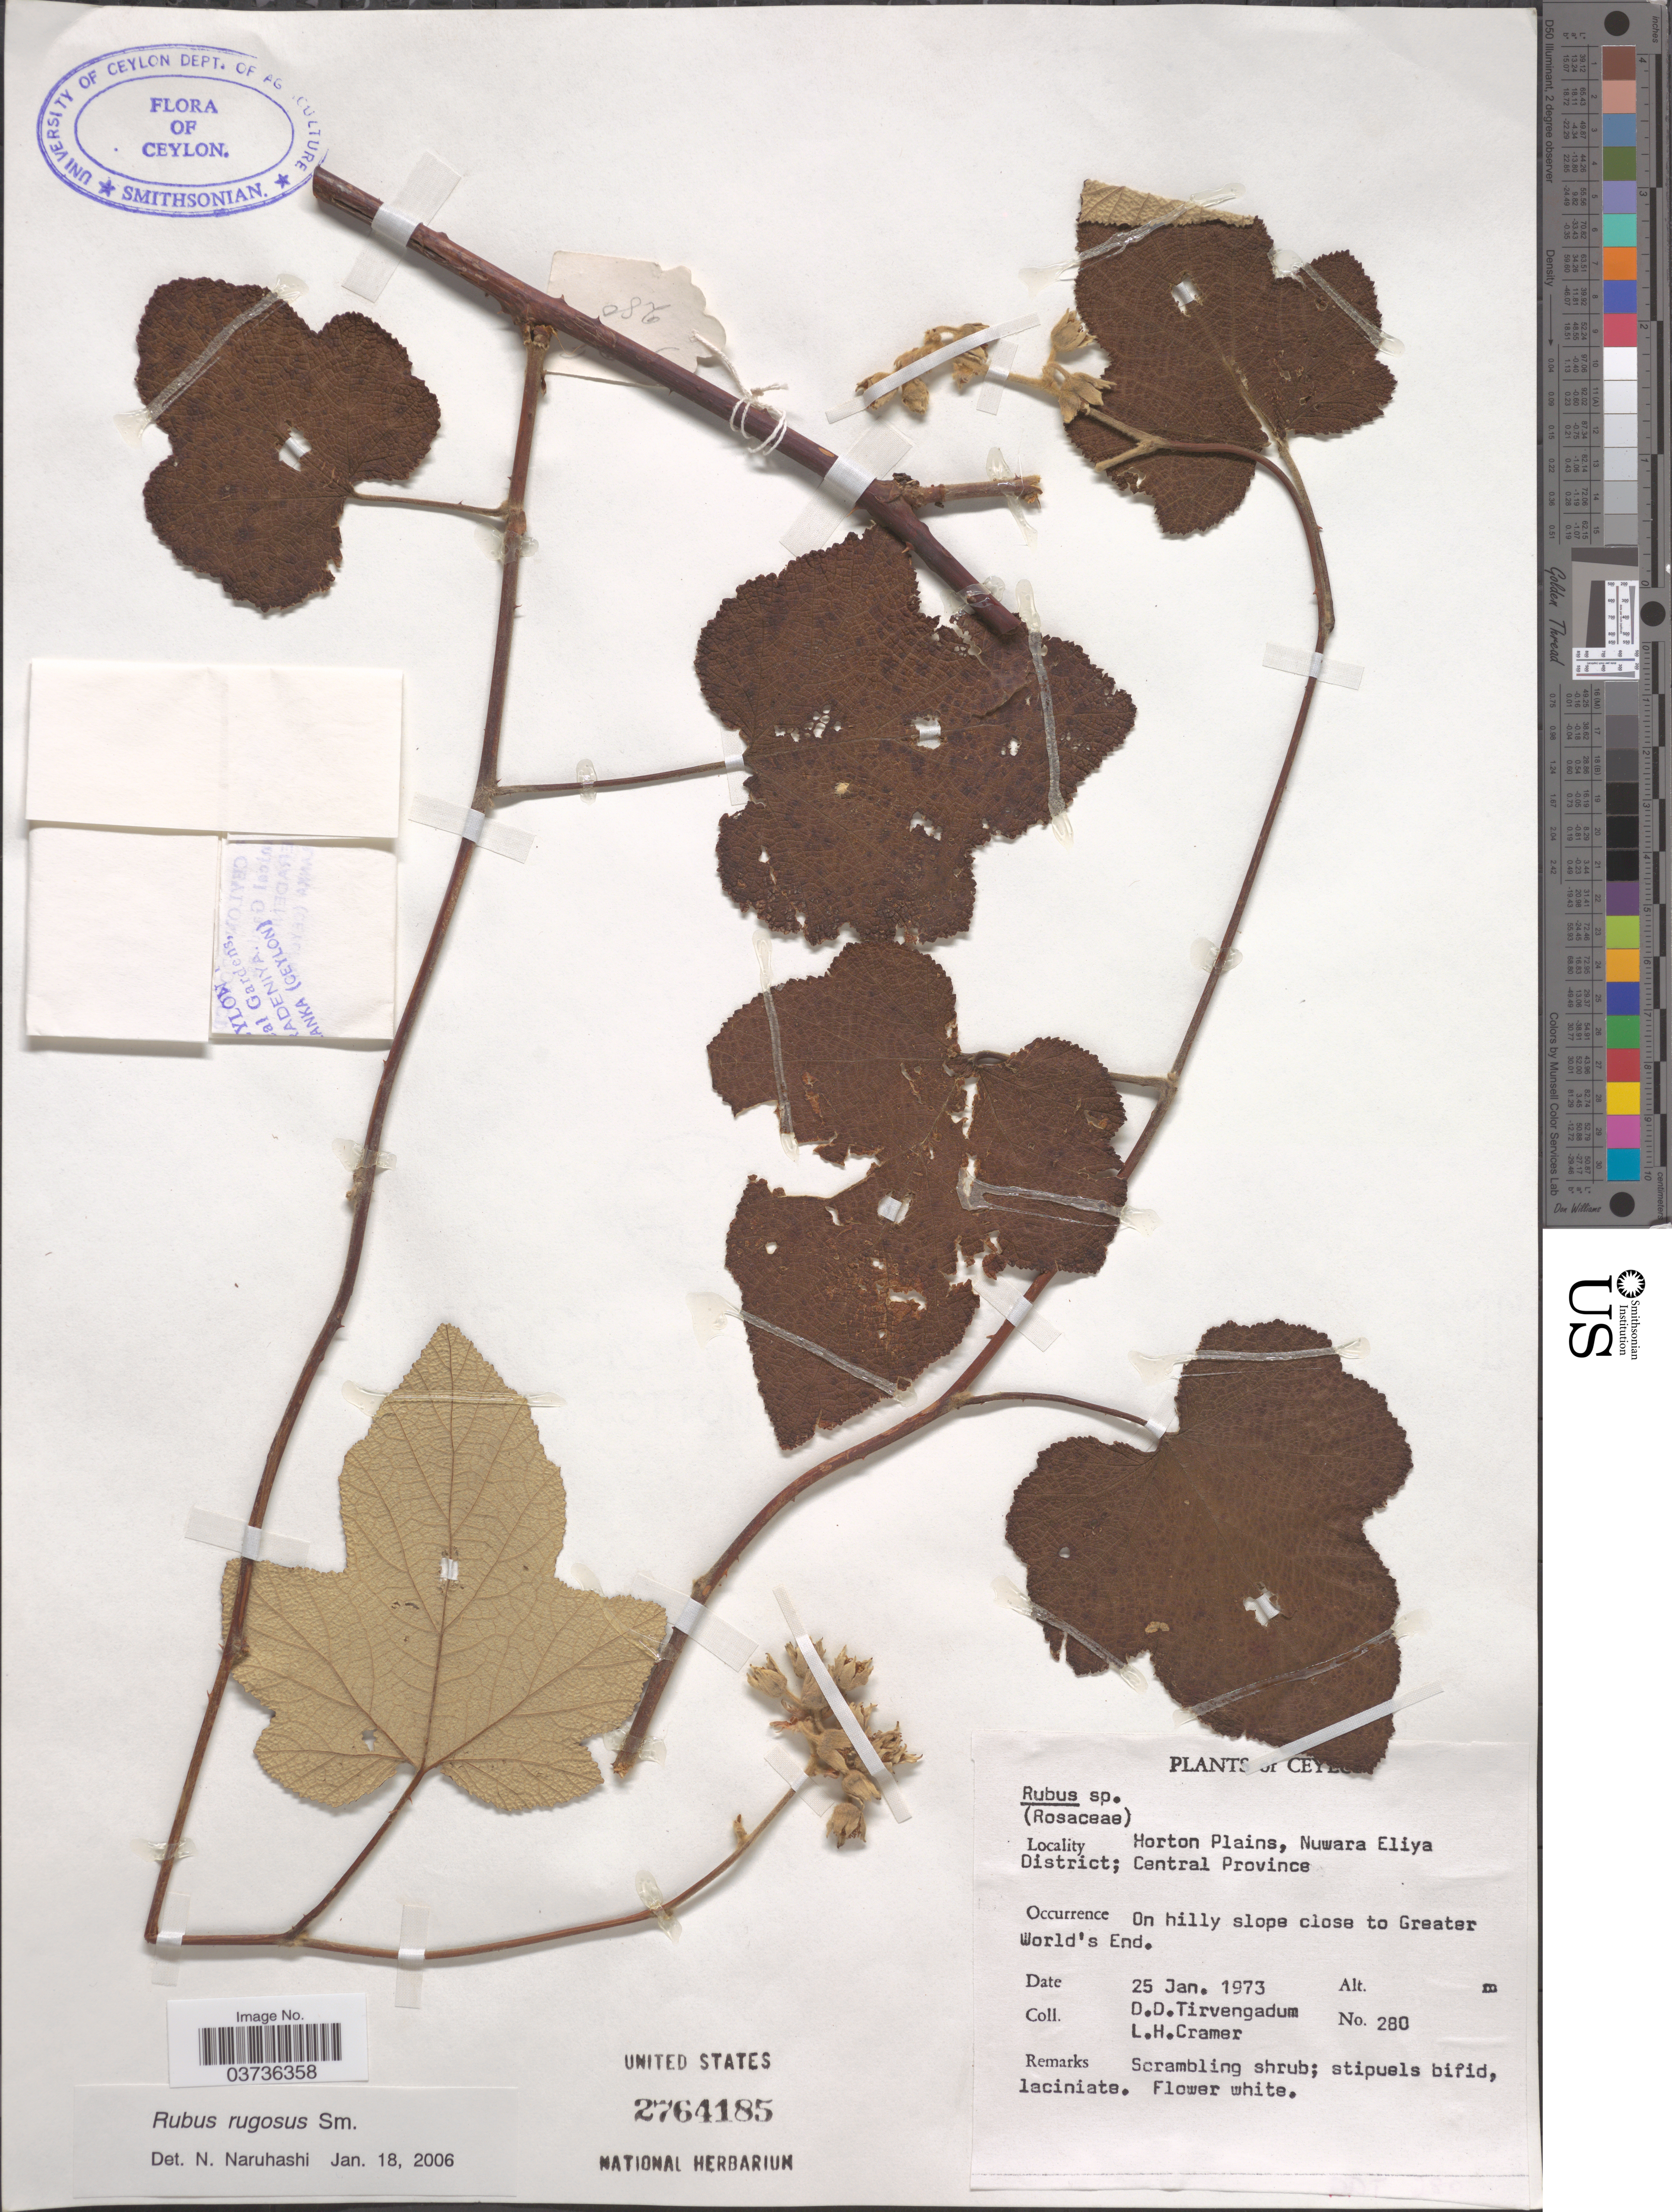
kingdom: Plantae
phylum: Tracheophyta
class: Magnoliopsida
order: Rosales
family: Rosaceae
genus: Rubus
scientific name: Rubus rugosus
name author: Small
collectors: D. Tirvengadum & L. H. Cramer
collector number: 280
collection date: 1973-01-25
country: Sri Lanka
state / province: Central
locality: Cey [illegible text] Horton Plains, Nuwara Eliya District. Greater World's End.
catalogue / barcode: US 2764185